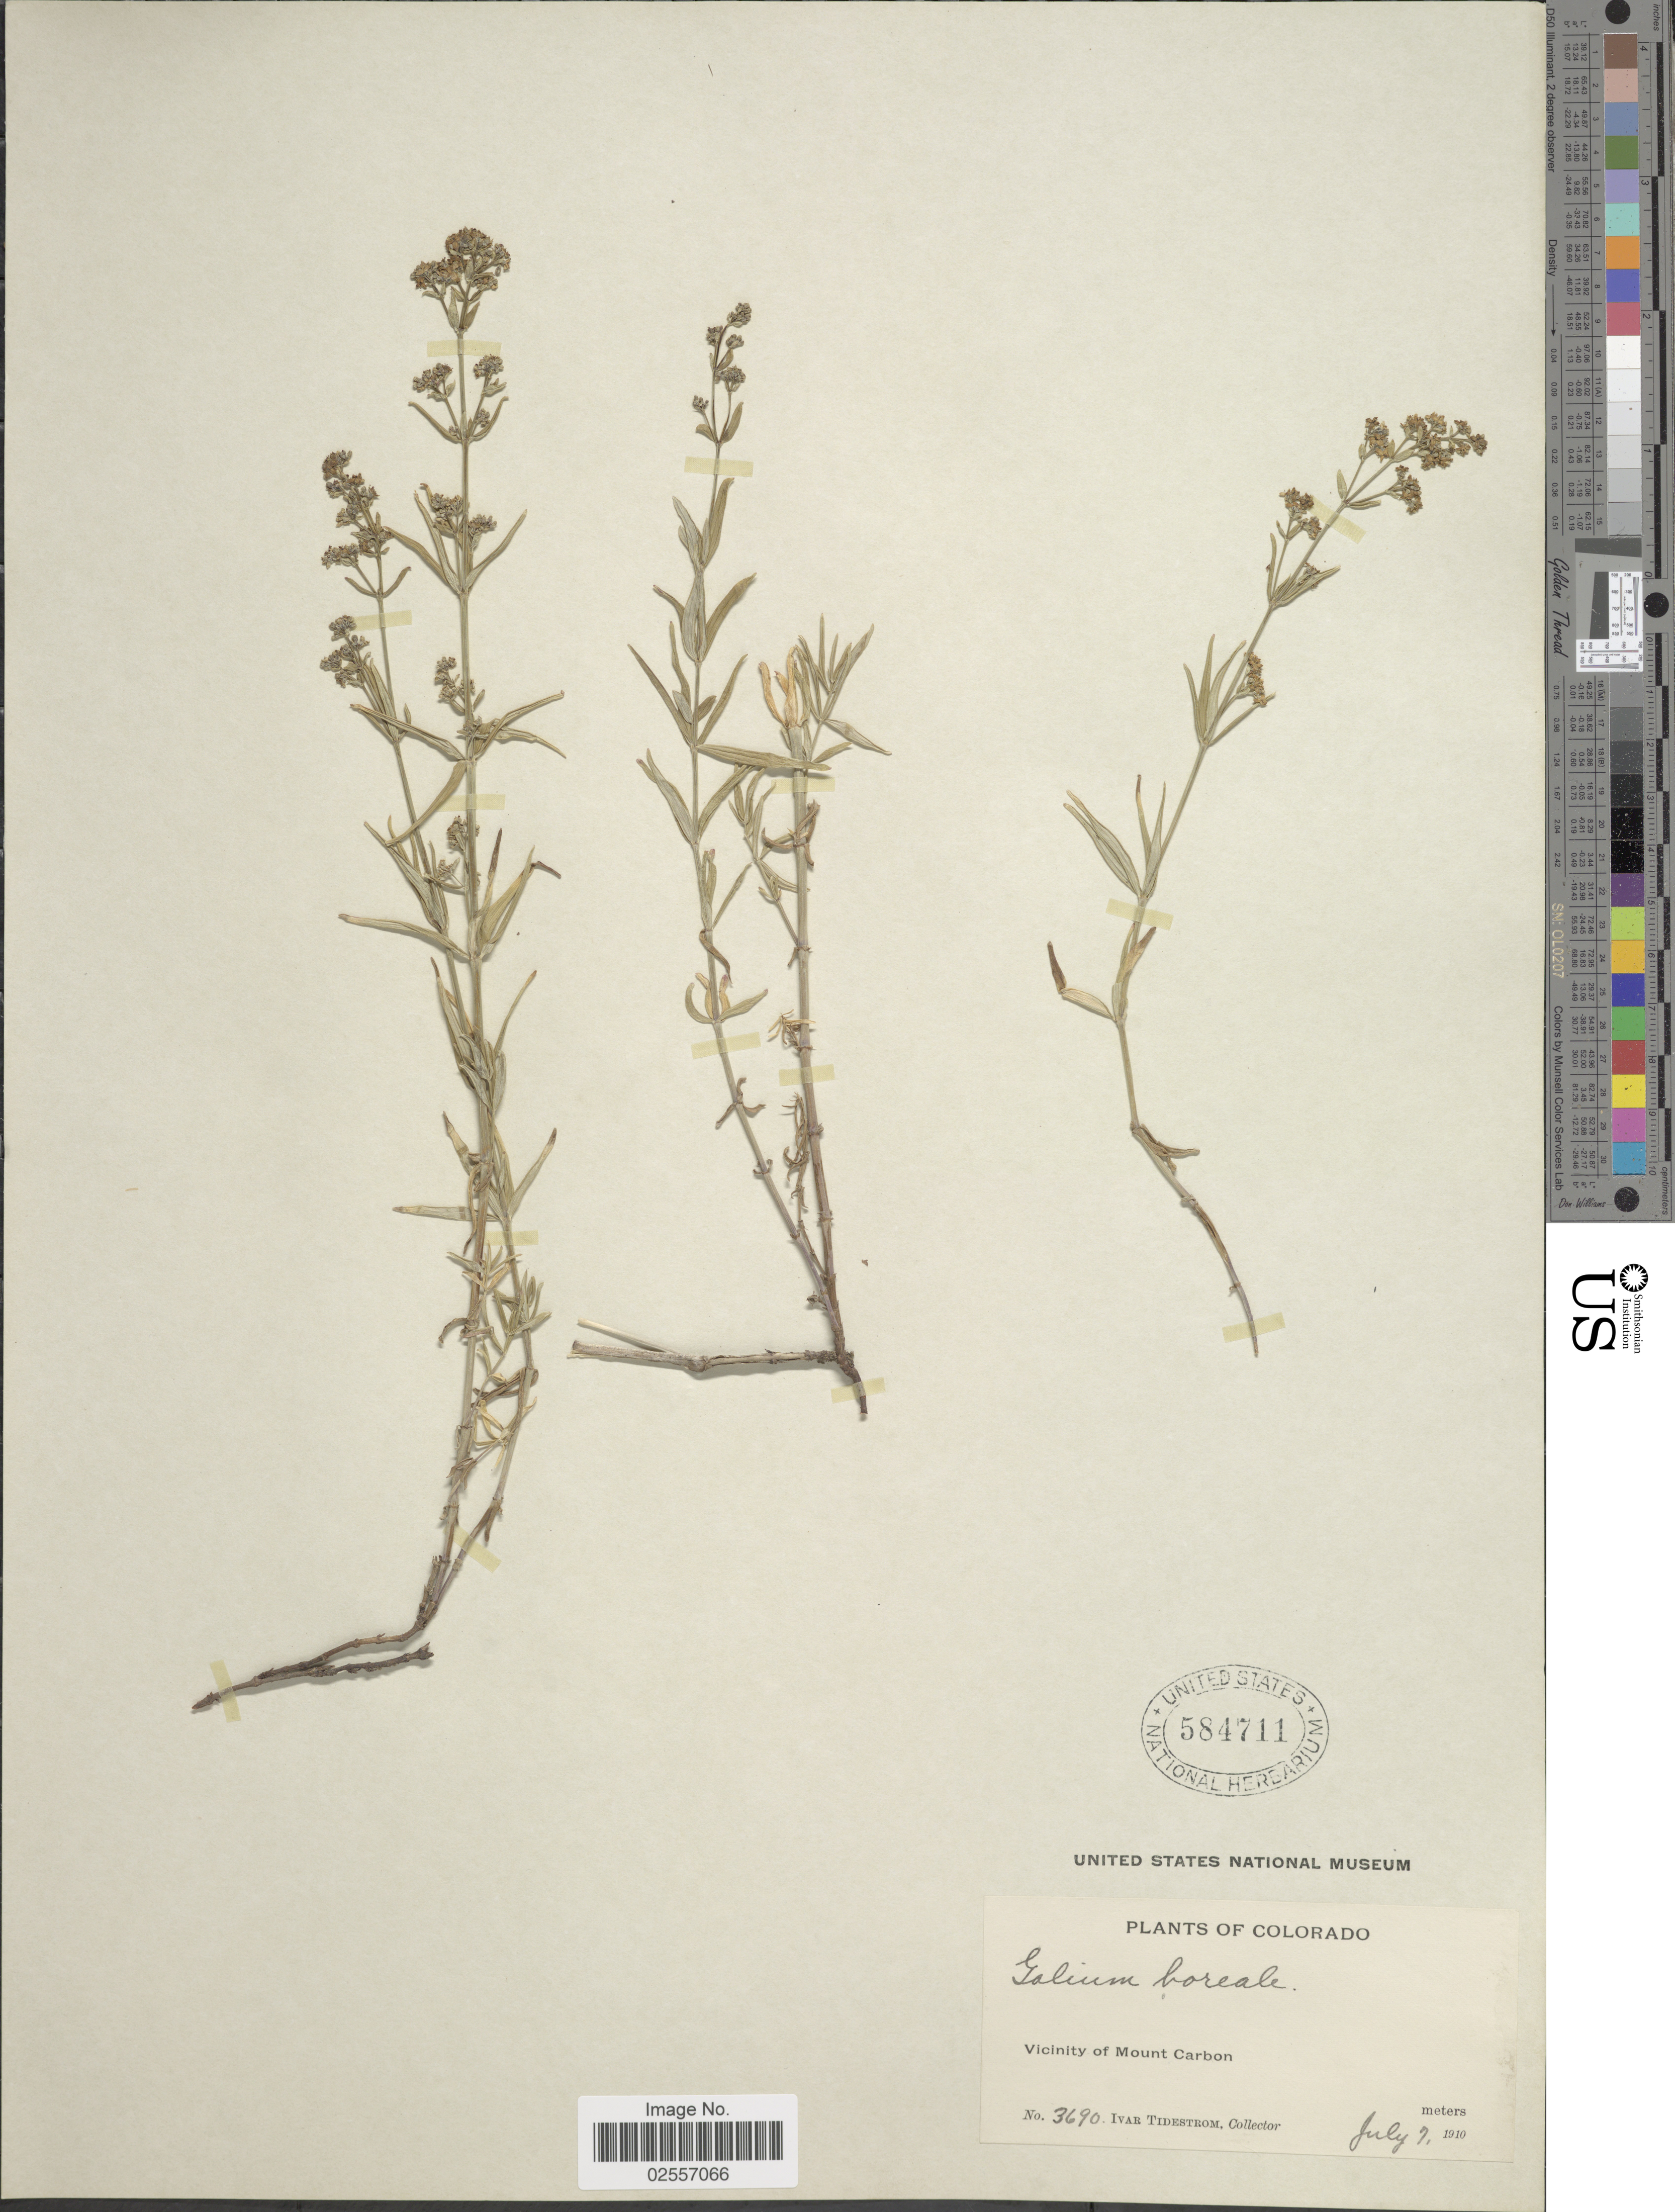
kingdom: Plantae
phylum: Tracheophyta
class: Magnoliopsida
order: Gentianales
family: Rubiaceae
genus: Galium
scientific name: Galium boreale L.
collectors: I. F. Tidestrom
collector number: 3690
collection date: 1910-07-07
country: United States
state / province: Colorado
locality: Vicinity of Mount Carbon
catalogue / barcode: US 584711